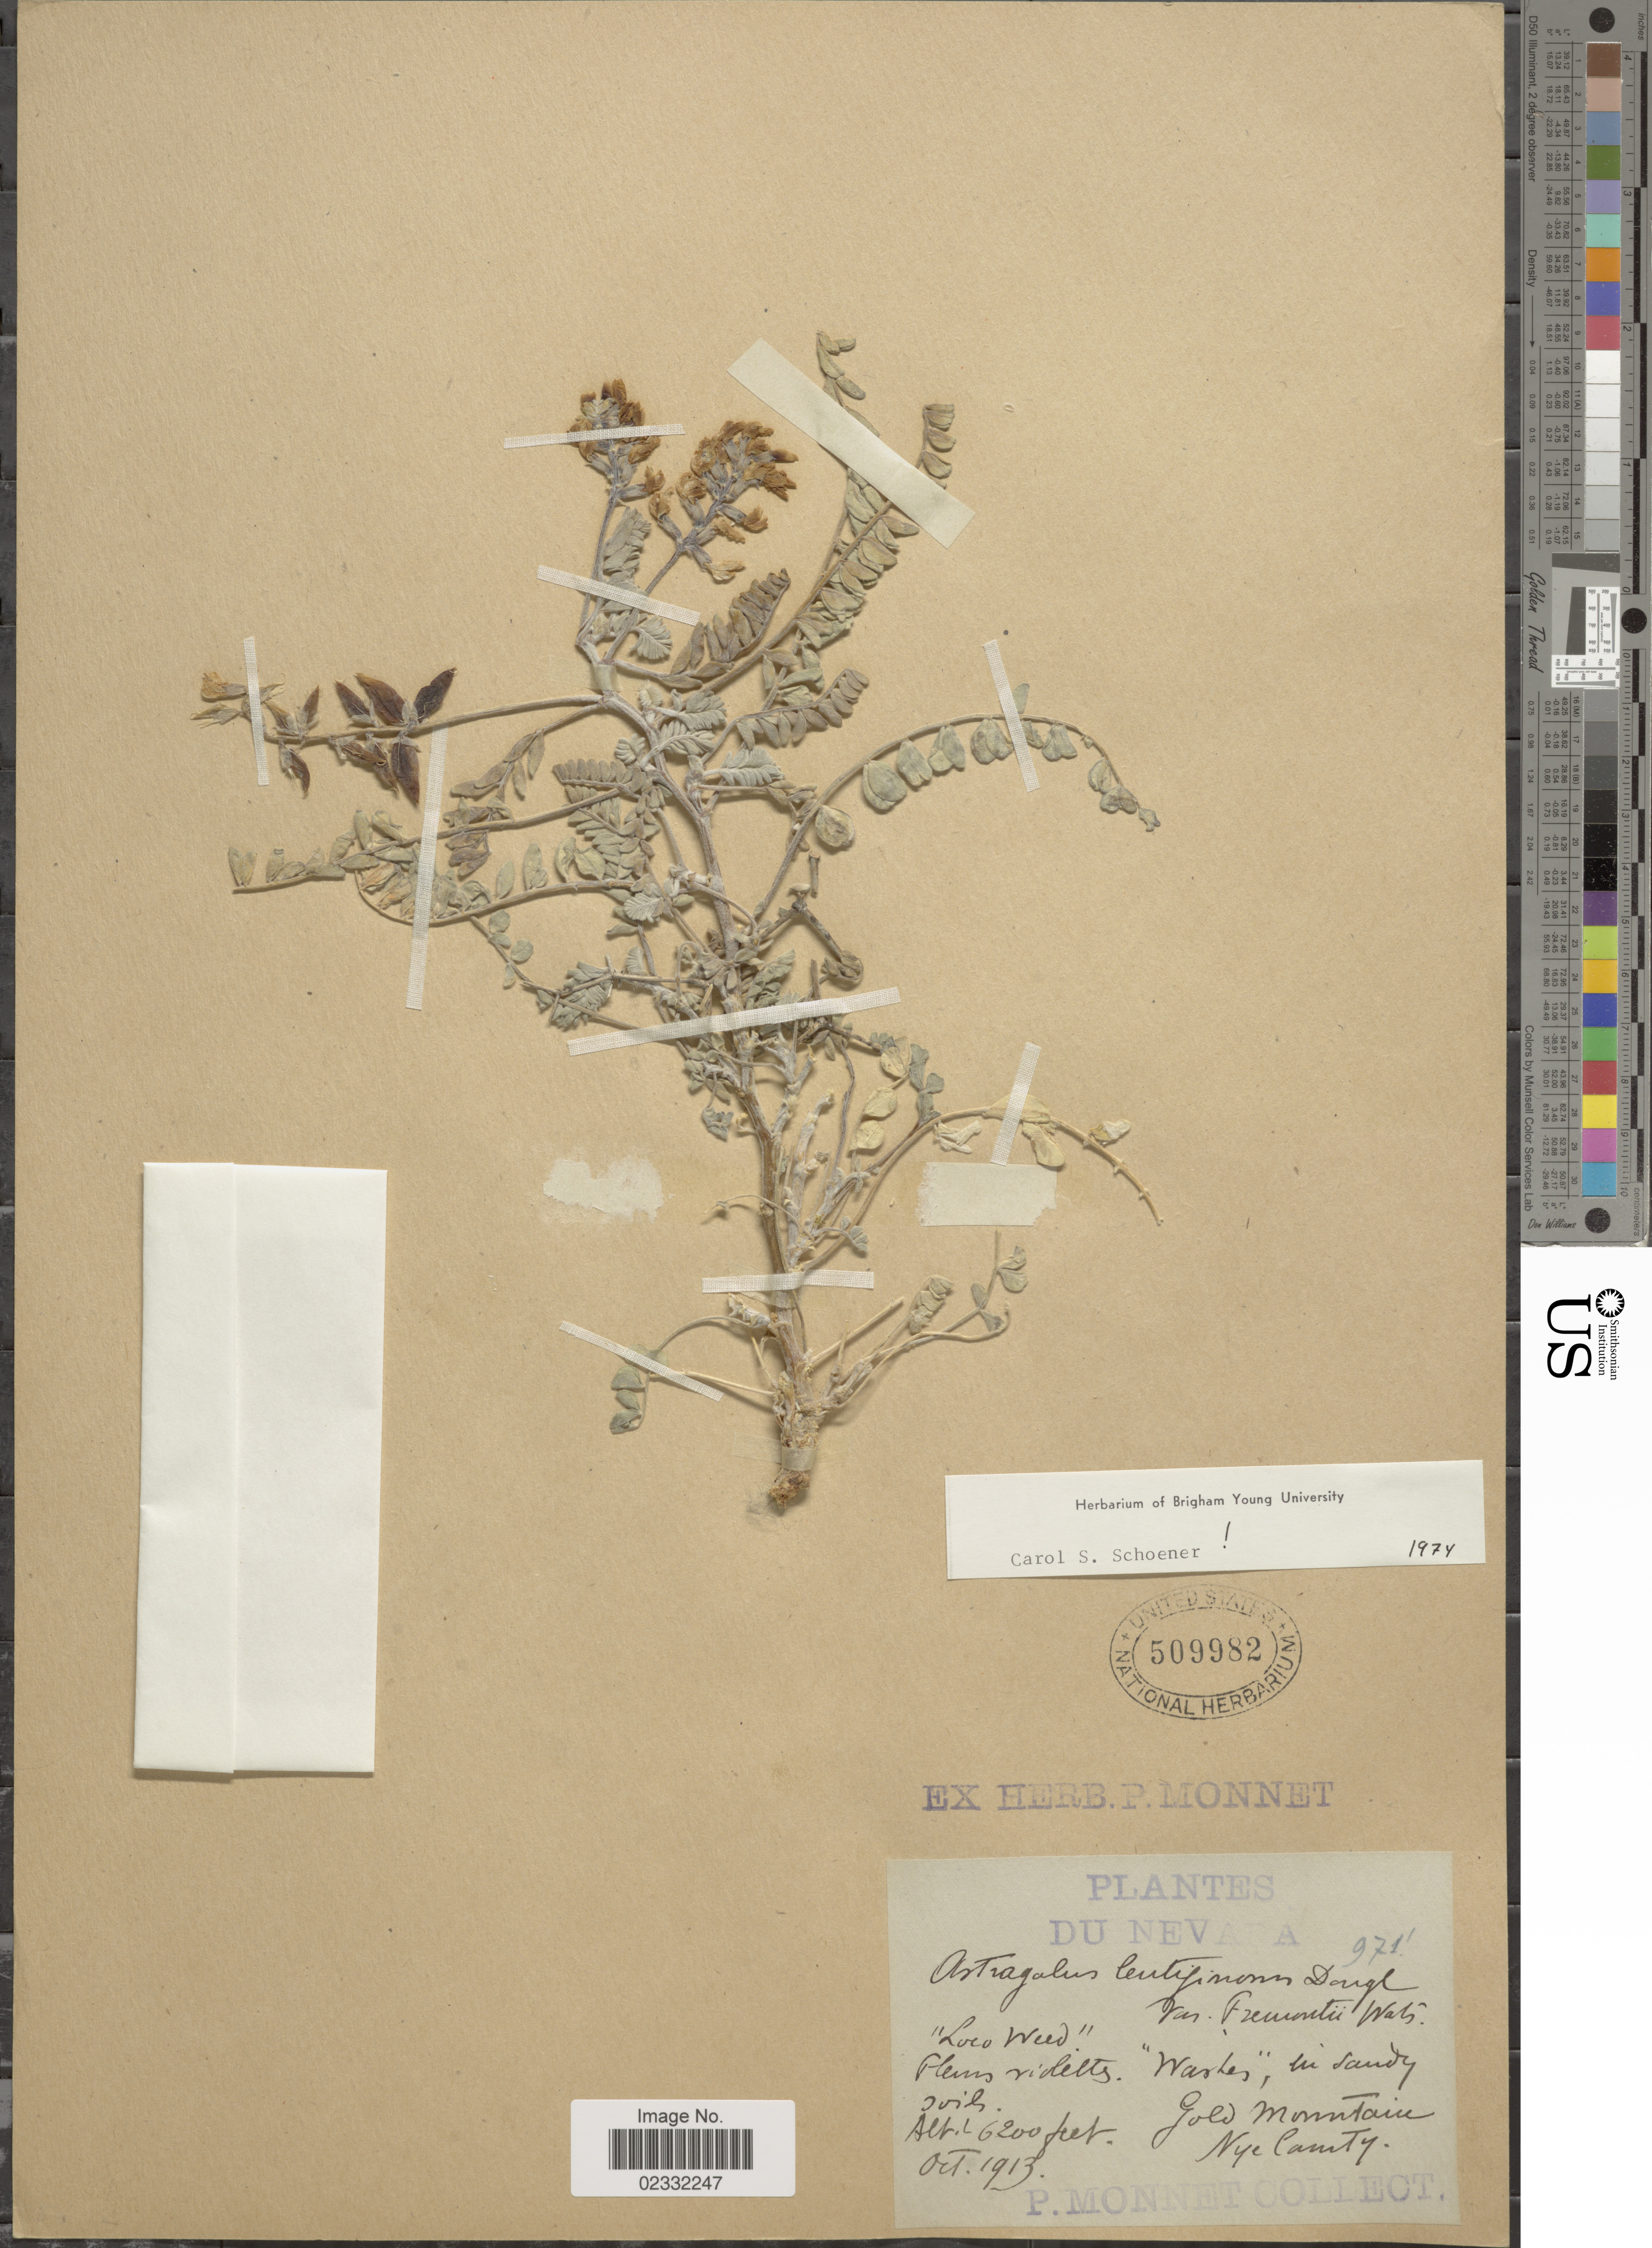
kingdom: Plantae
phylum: Tracheophyta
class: Magnoliopsida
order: Fabales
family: Fabaceae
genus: Astragalus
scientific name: Astragalus lentiginosus var. fremontii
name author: (A. Gray ex Torr.) S. Watson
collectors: P. Monnet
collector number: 971*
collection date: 1913-10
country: United States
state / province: Nevada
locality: In sandy soils, Gold Mountain, Nye County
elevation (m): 1890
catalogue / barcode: US 509982